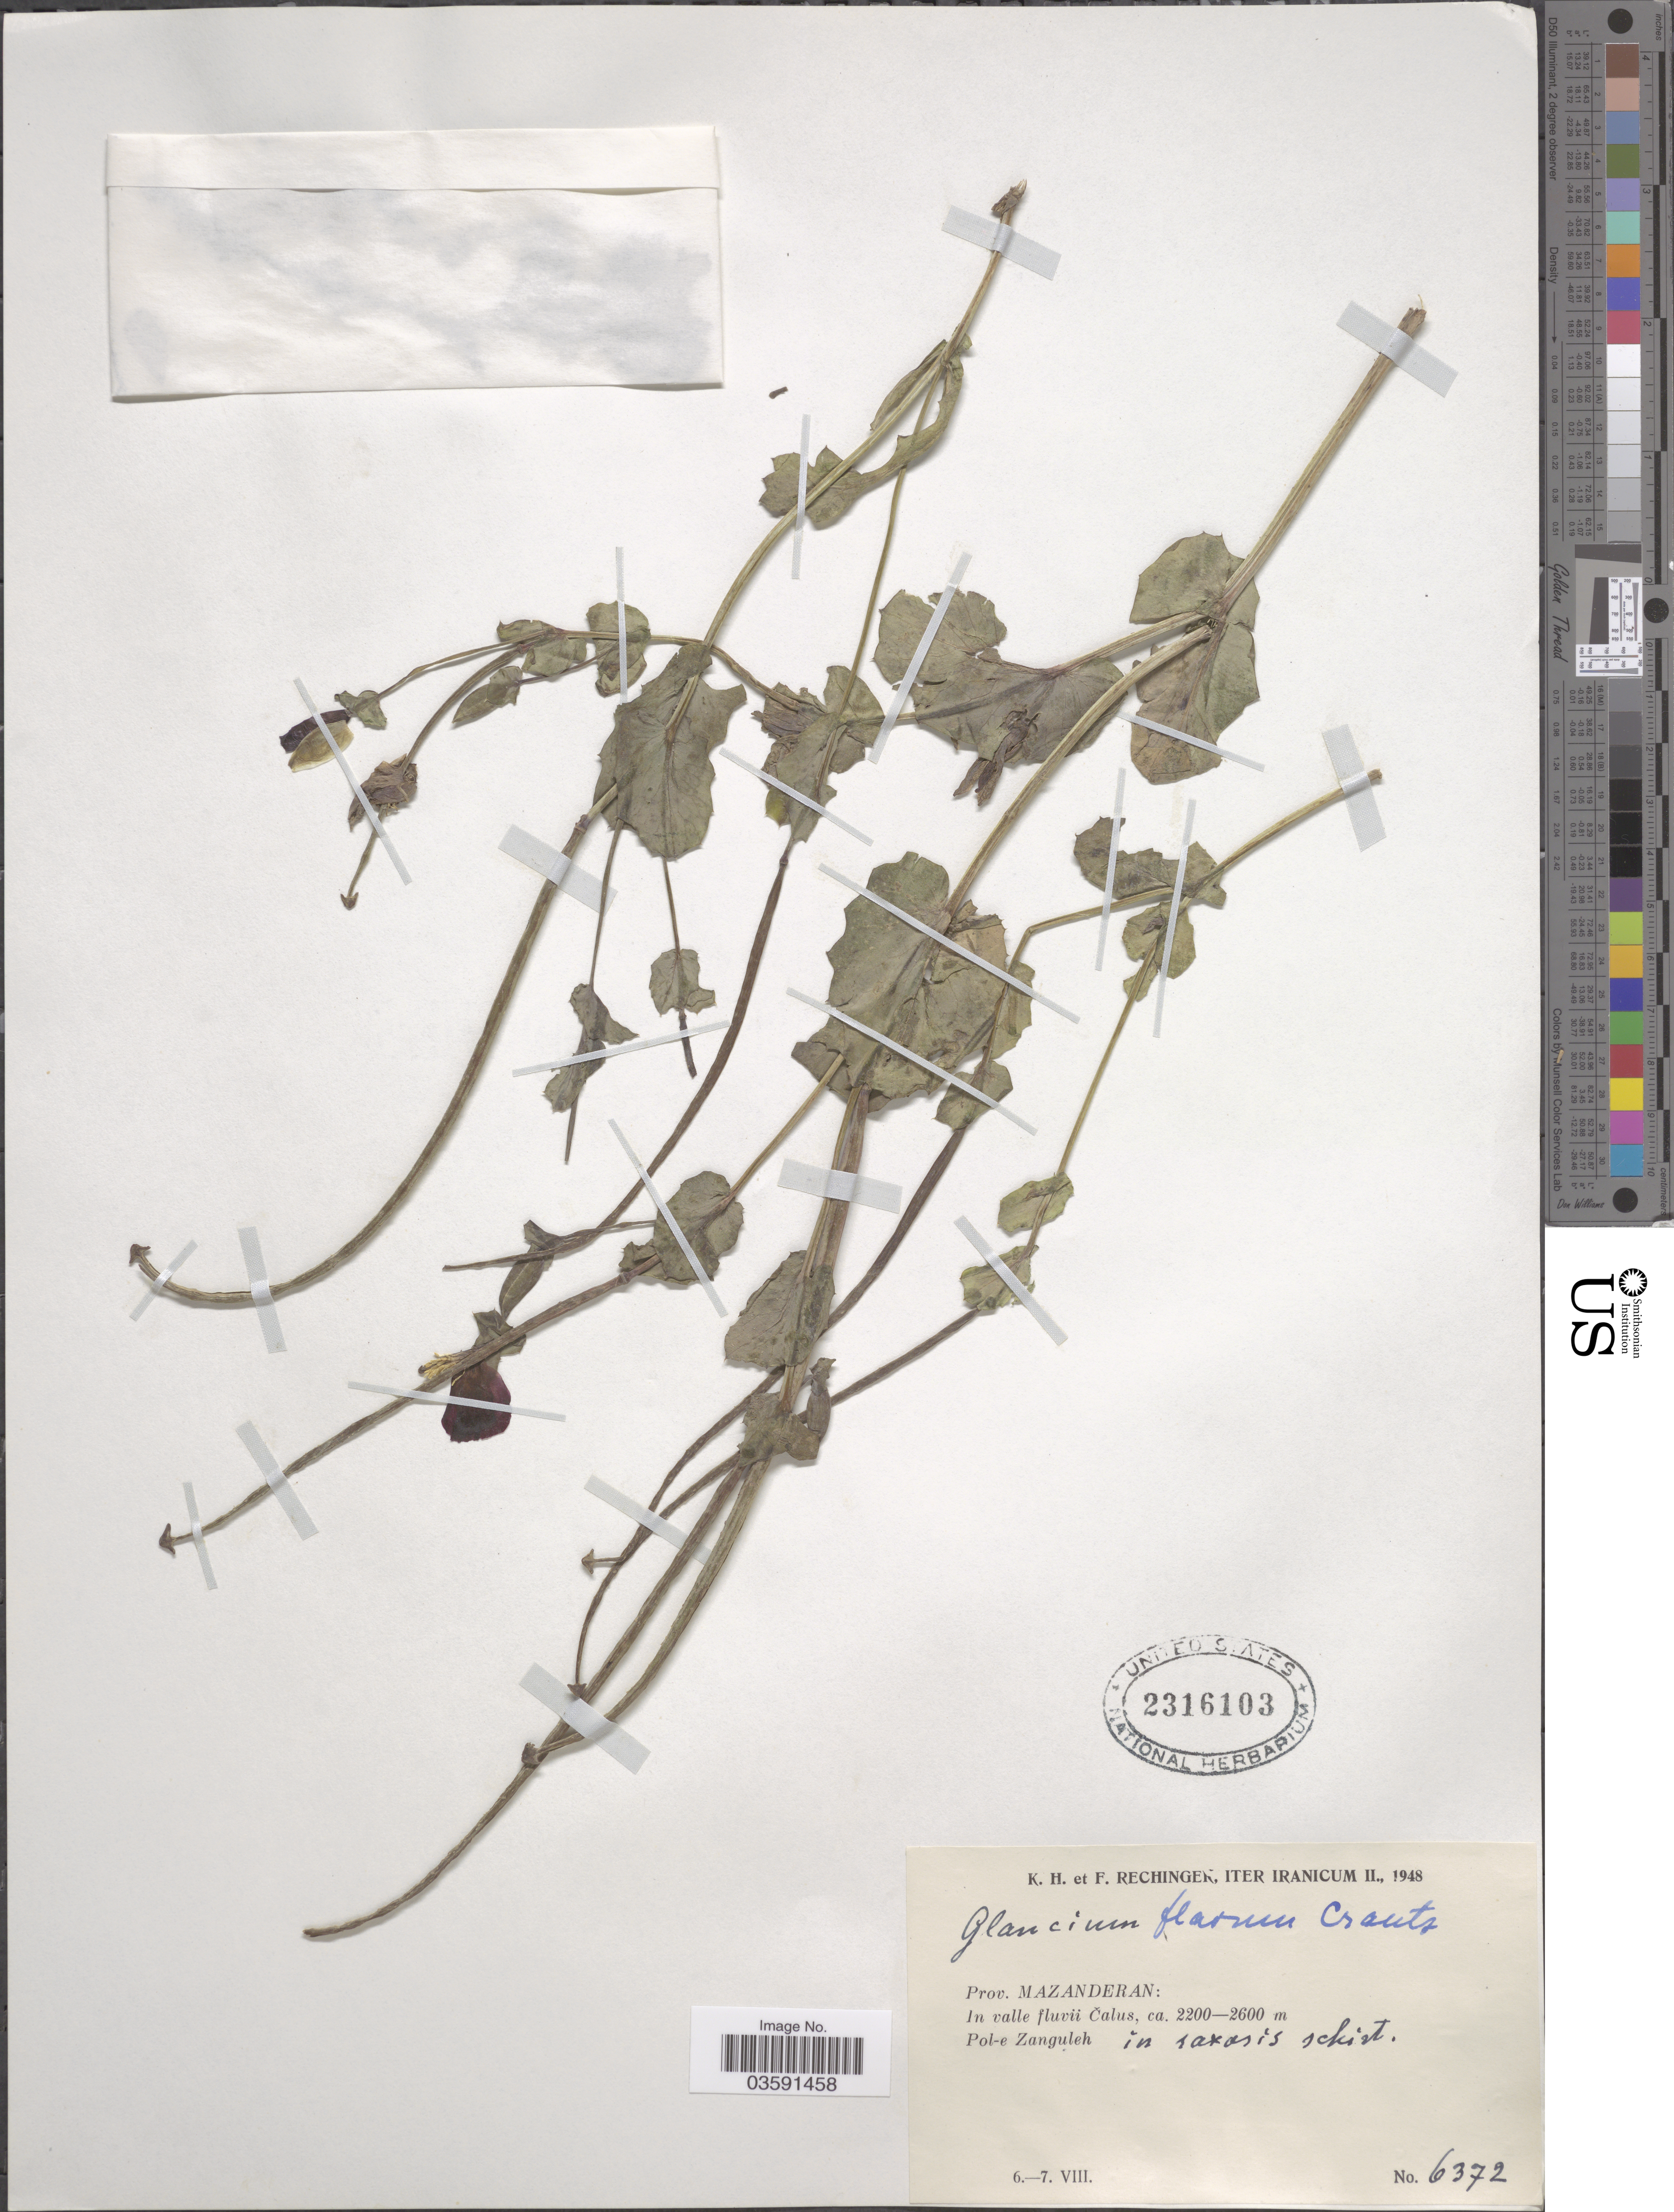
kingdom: Plantae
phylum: Tracheophyta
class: Magnoliopsida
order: Ranunculales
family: Papaveraceae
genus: Glaucium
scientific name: Glaucium flavum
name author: Crantz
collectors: K. H. Rechinger & F. Rechinger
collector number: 6372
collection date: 1948-08-06/1948-08-07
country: Iran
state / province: Mazandaran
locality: In valle fluvii Čalus. Pol-e Zanguleh.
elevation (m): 2200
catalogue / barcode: US 2316103